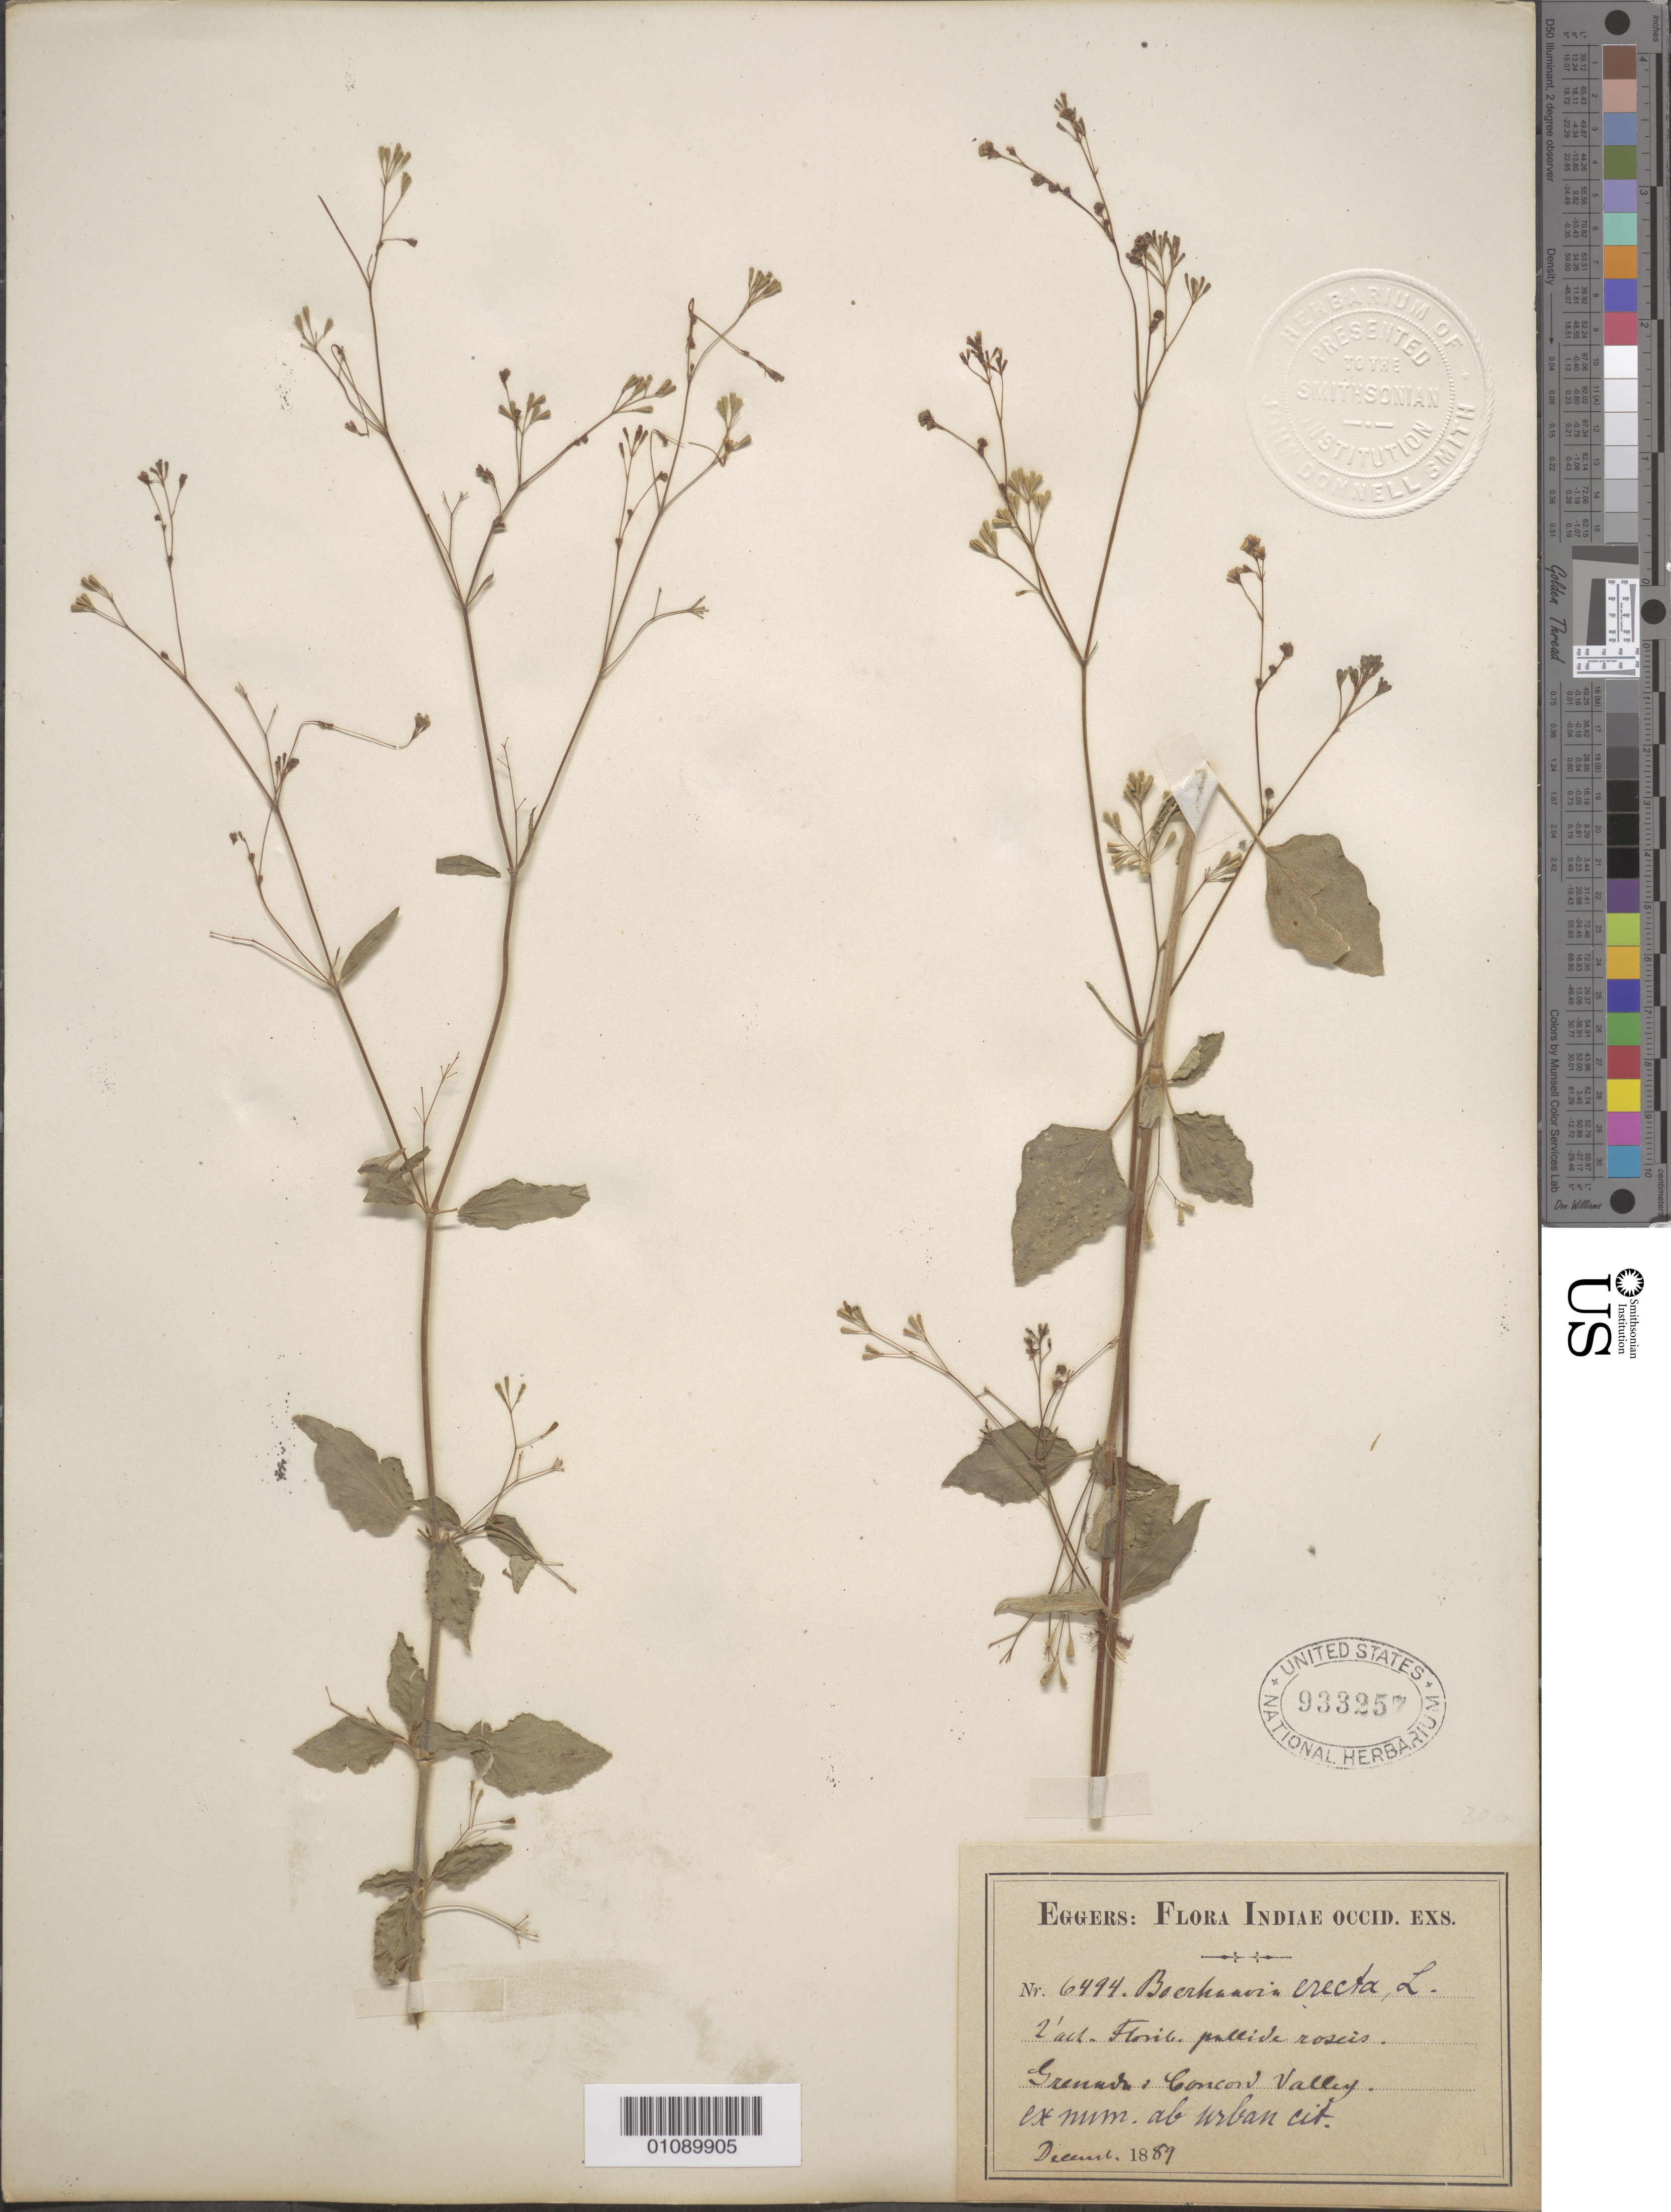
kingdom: Plantae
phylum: Tracheophyta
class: Magnoliopsida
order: Caryophyllales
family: Nyctaginaceae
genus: Boerhavia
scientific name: Boerhavia erecta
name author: L.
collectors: H. F. A. von Eggers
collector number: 6494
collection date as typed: Dec 1889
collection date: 1889-12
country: Grenada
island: Grenada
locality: Concord Valley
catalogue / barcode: US 933257